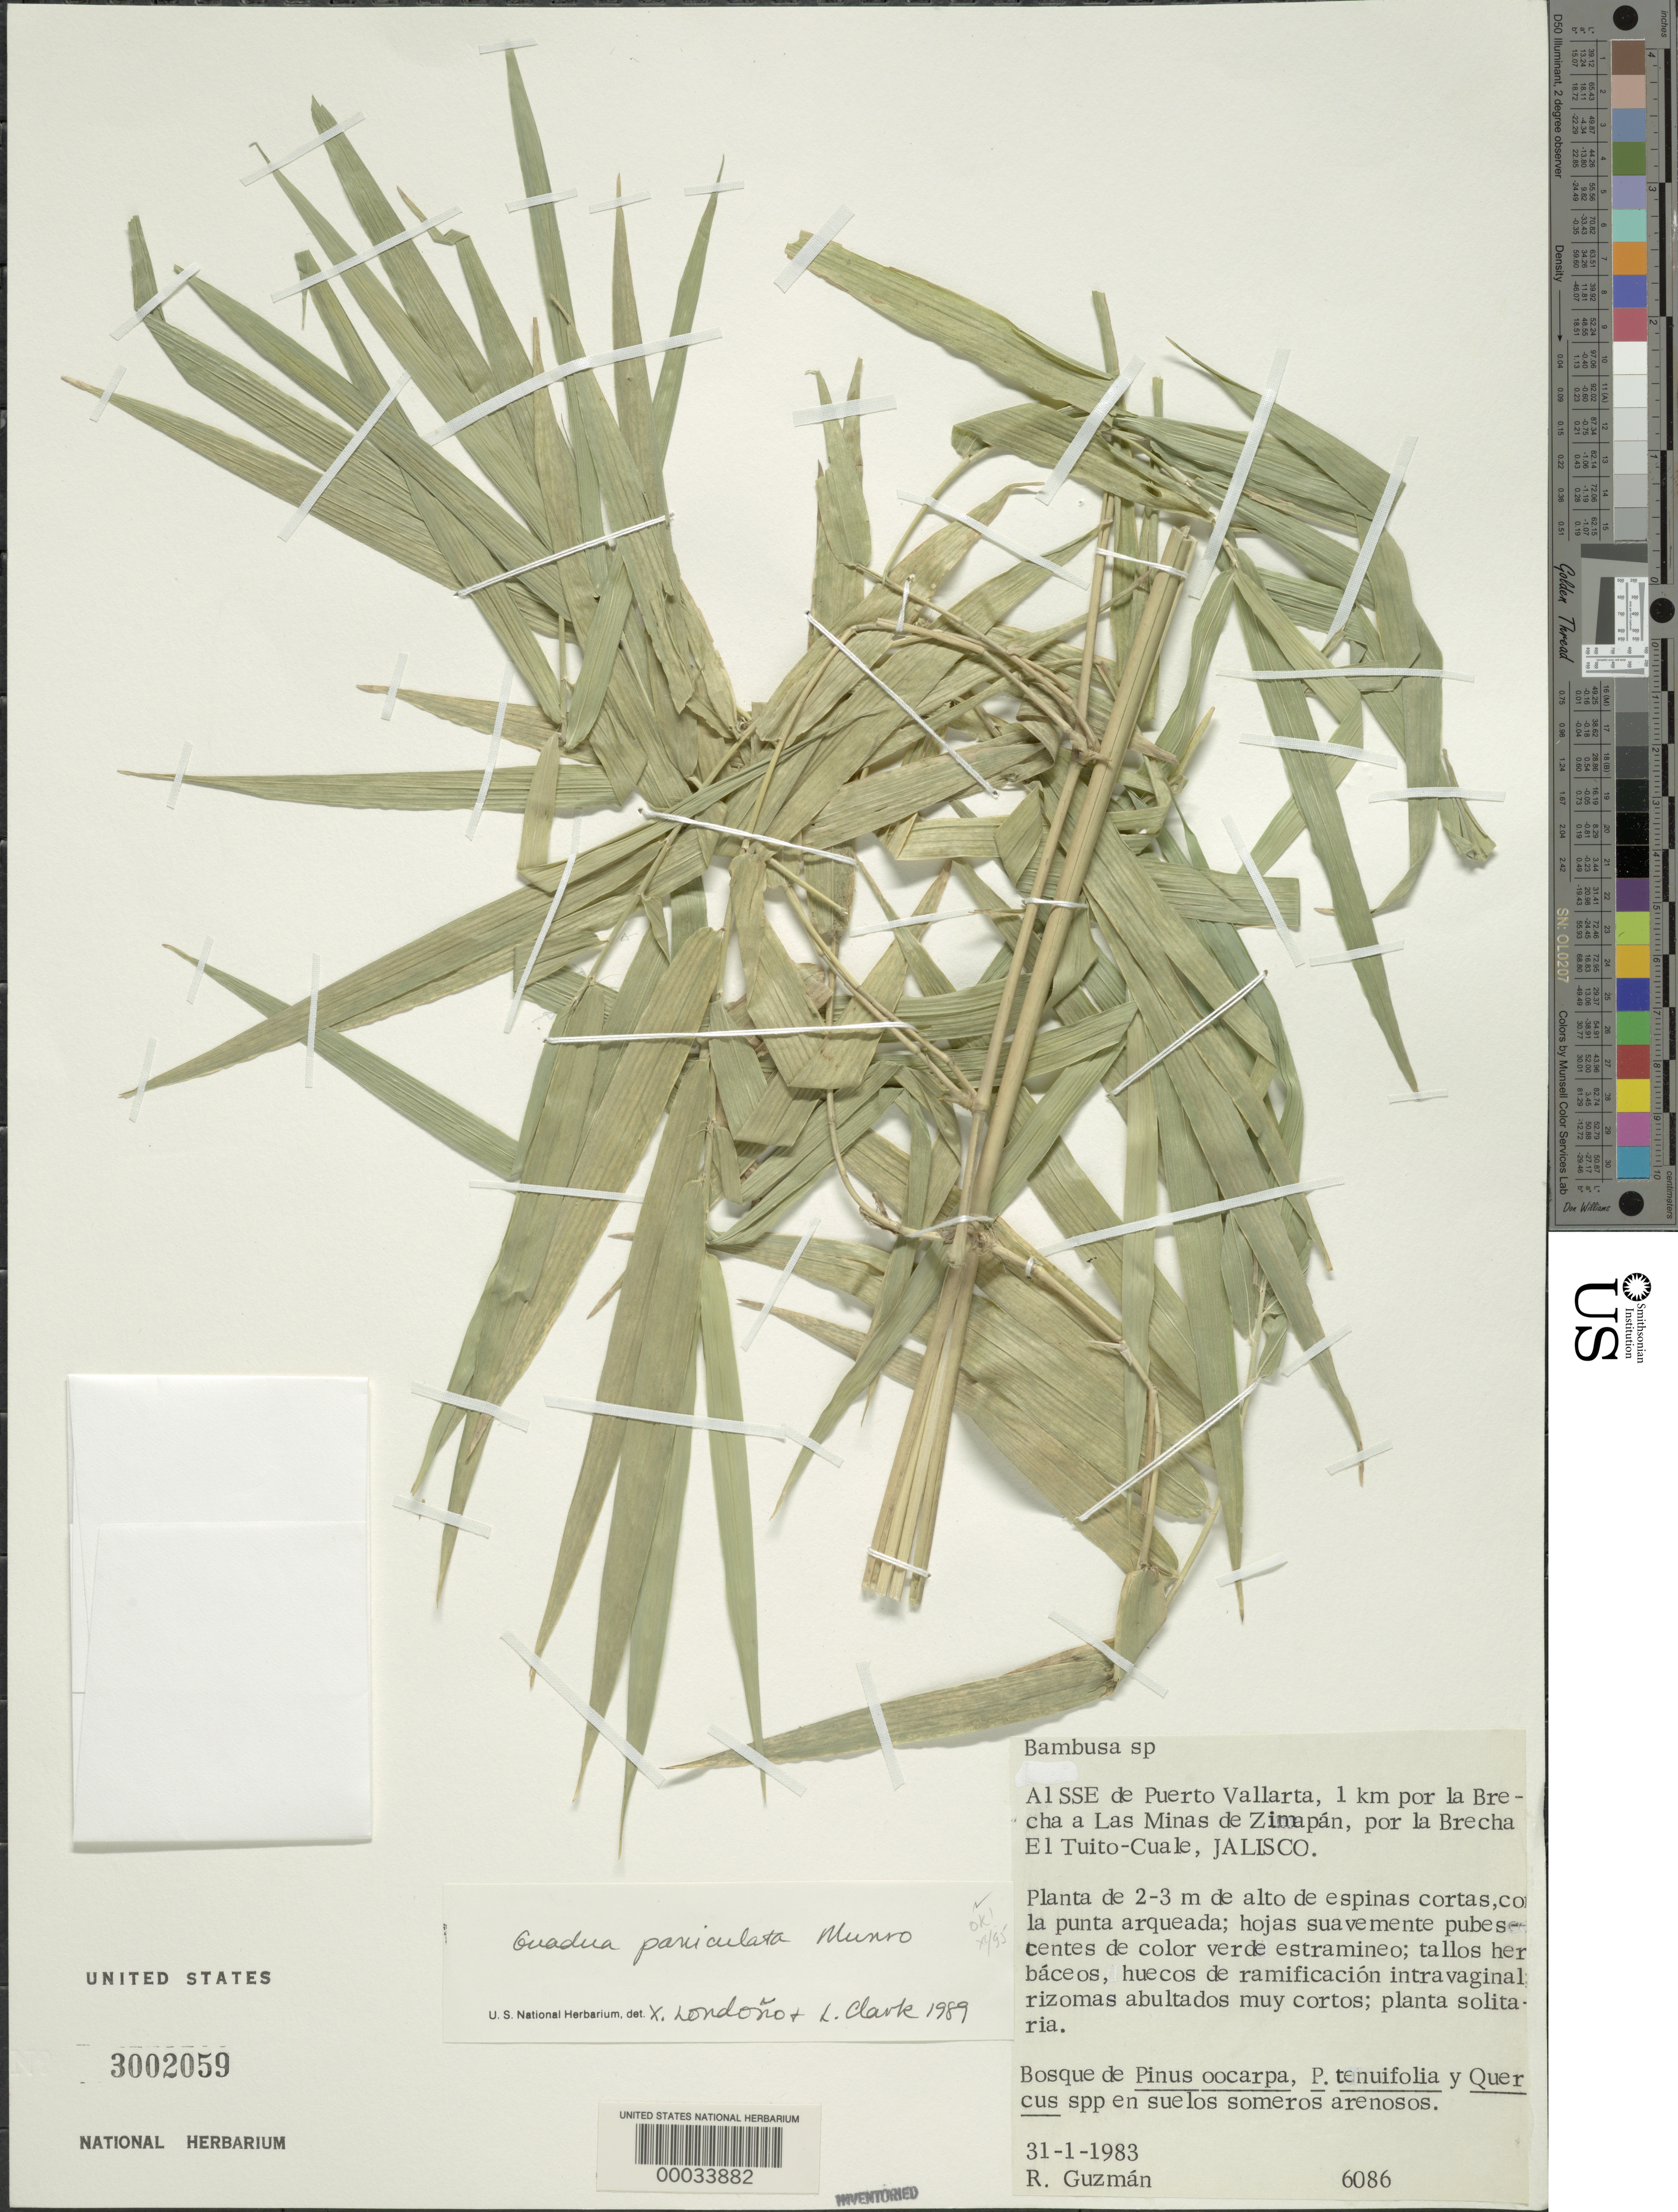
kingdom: Plantae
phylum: Tracheophyta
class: Liliopsida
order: Poales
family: Poaceae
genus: Guadua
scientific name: Guadua refracta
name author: Munro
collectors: R. Guzman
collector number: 6086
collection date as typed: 31 Jan 1983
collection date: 1983-01-31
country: Mexico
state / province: Jalisco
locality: SSE of Puerto Vallarta, 1 km from brecha a Las Minas de Zimapan, for brecha El Tuito - Cuale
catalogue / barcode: US 3002059